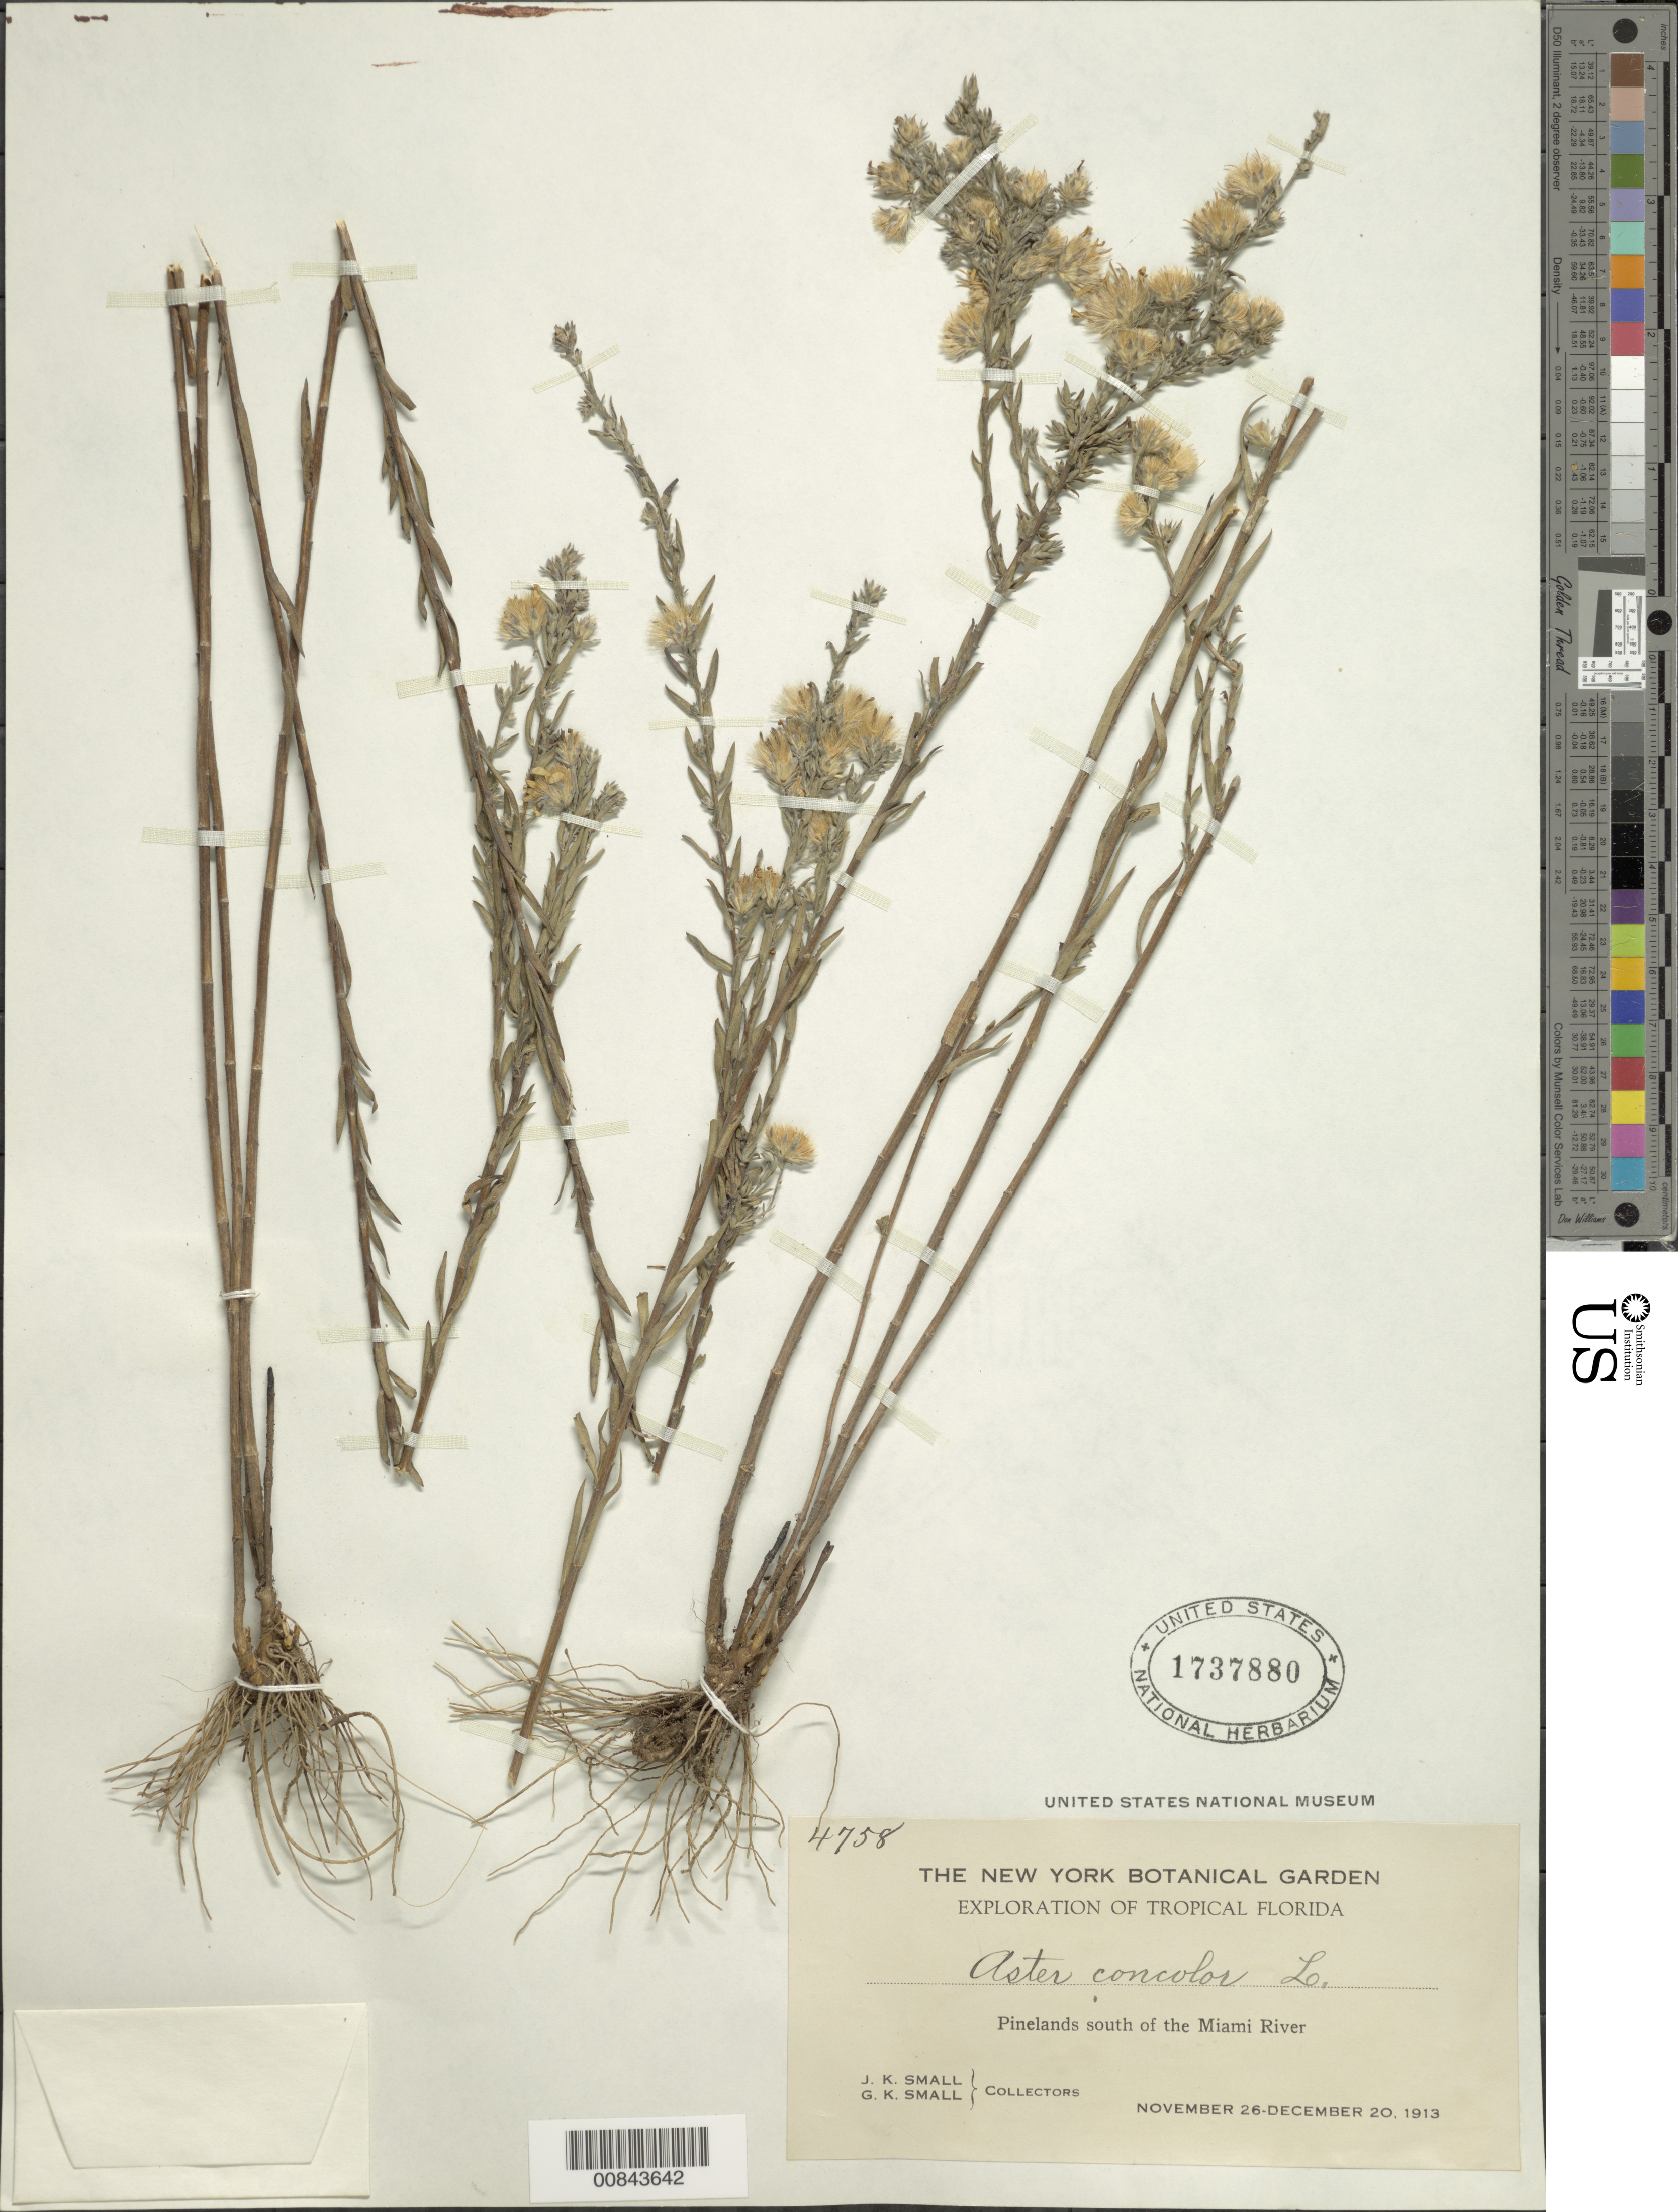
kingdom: Plantae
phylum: Tracheophyta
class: Magnoliopsida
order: Asterales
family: Asteraceae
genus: Symphyotrichum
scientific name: Symphyotrichum concolor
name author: (L.) G.L. Nesom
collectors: J. K. Small & G. K. Small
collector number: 4758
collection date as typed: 26 Nov 1913 to 20 Dec 1913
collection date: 1913-11-26/1913-12-20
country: United States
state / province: Florida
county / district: Dade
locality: S of the Miami River.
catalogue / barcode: US 1737880